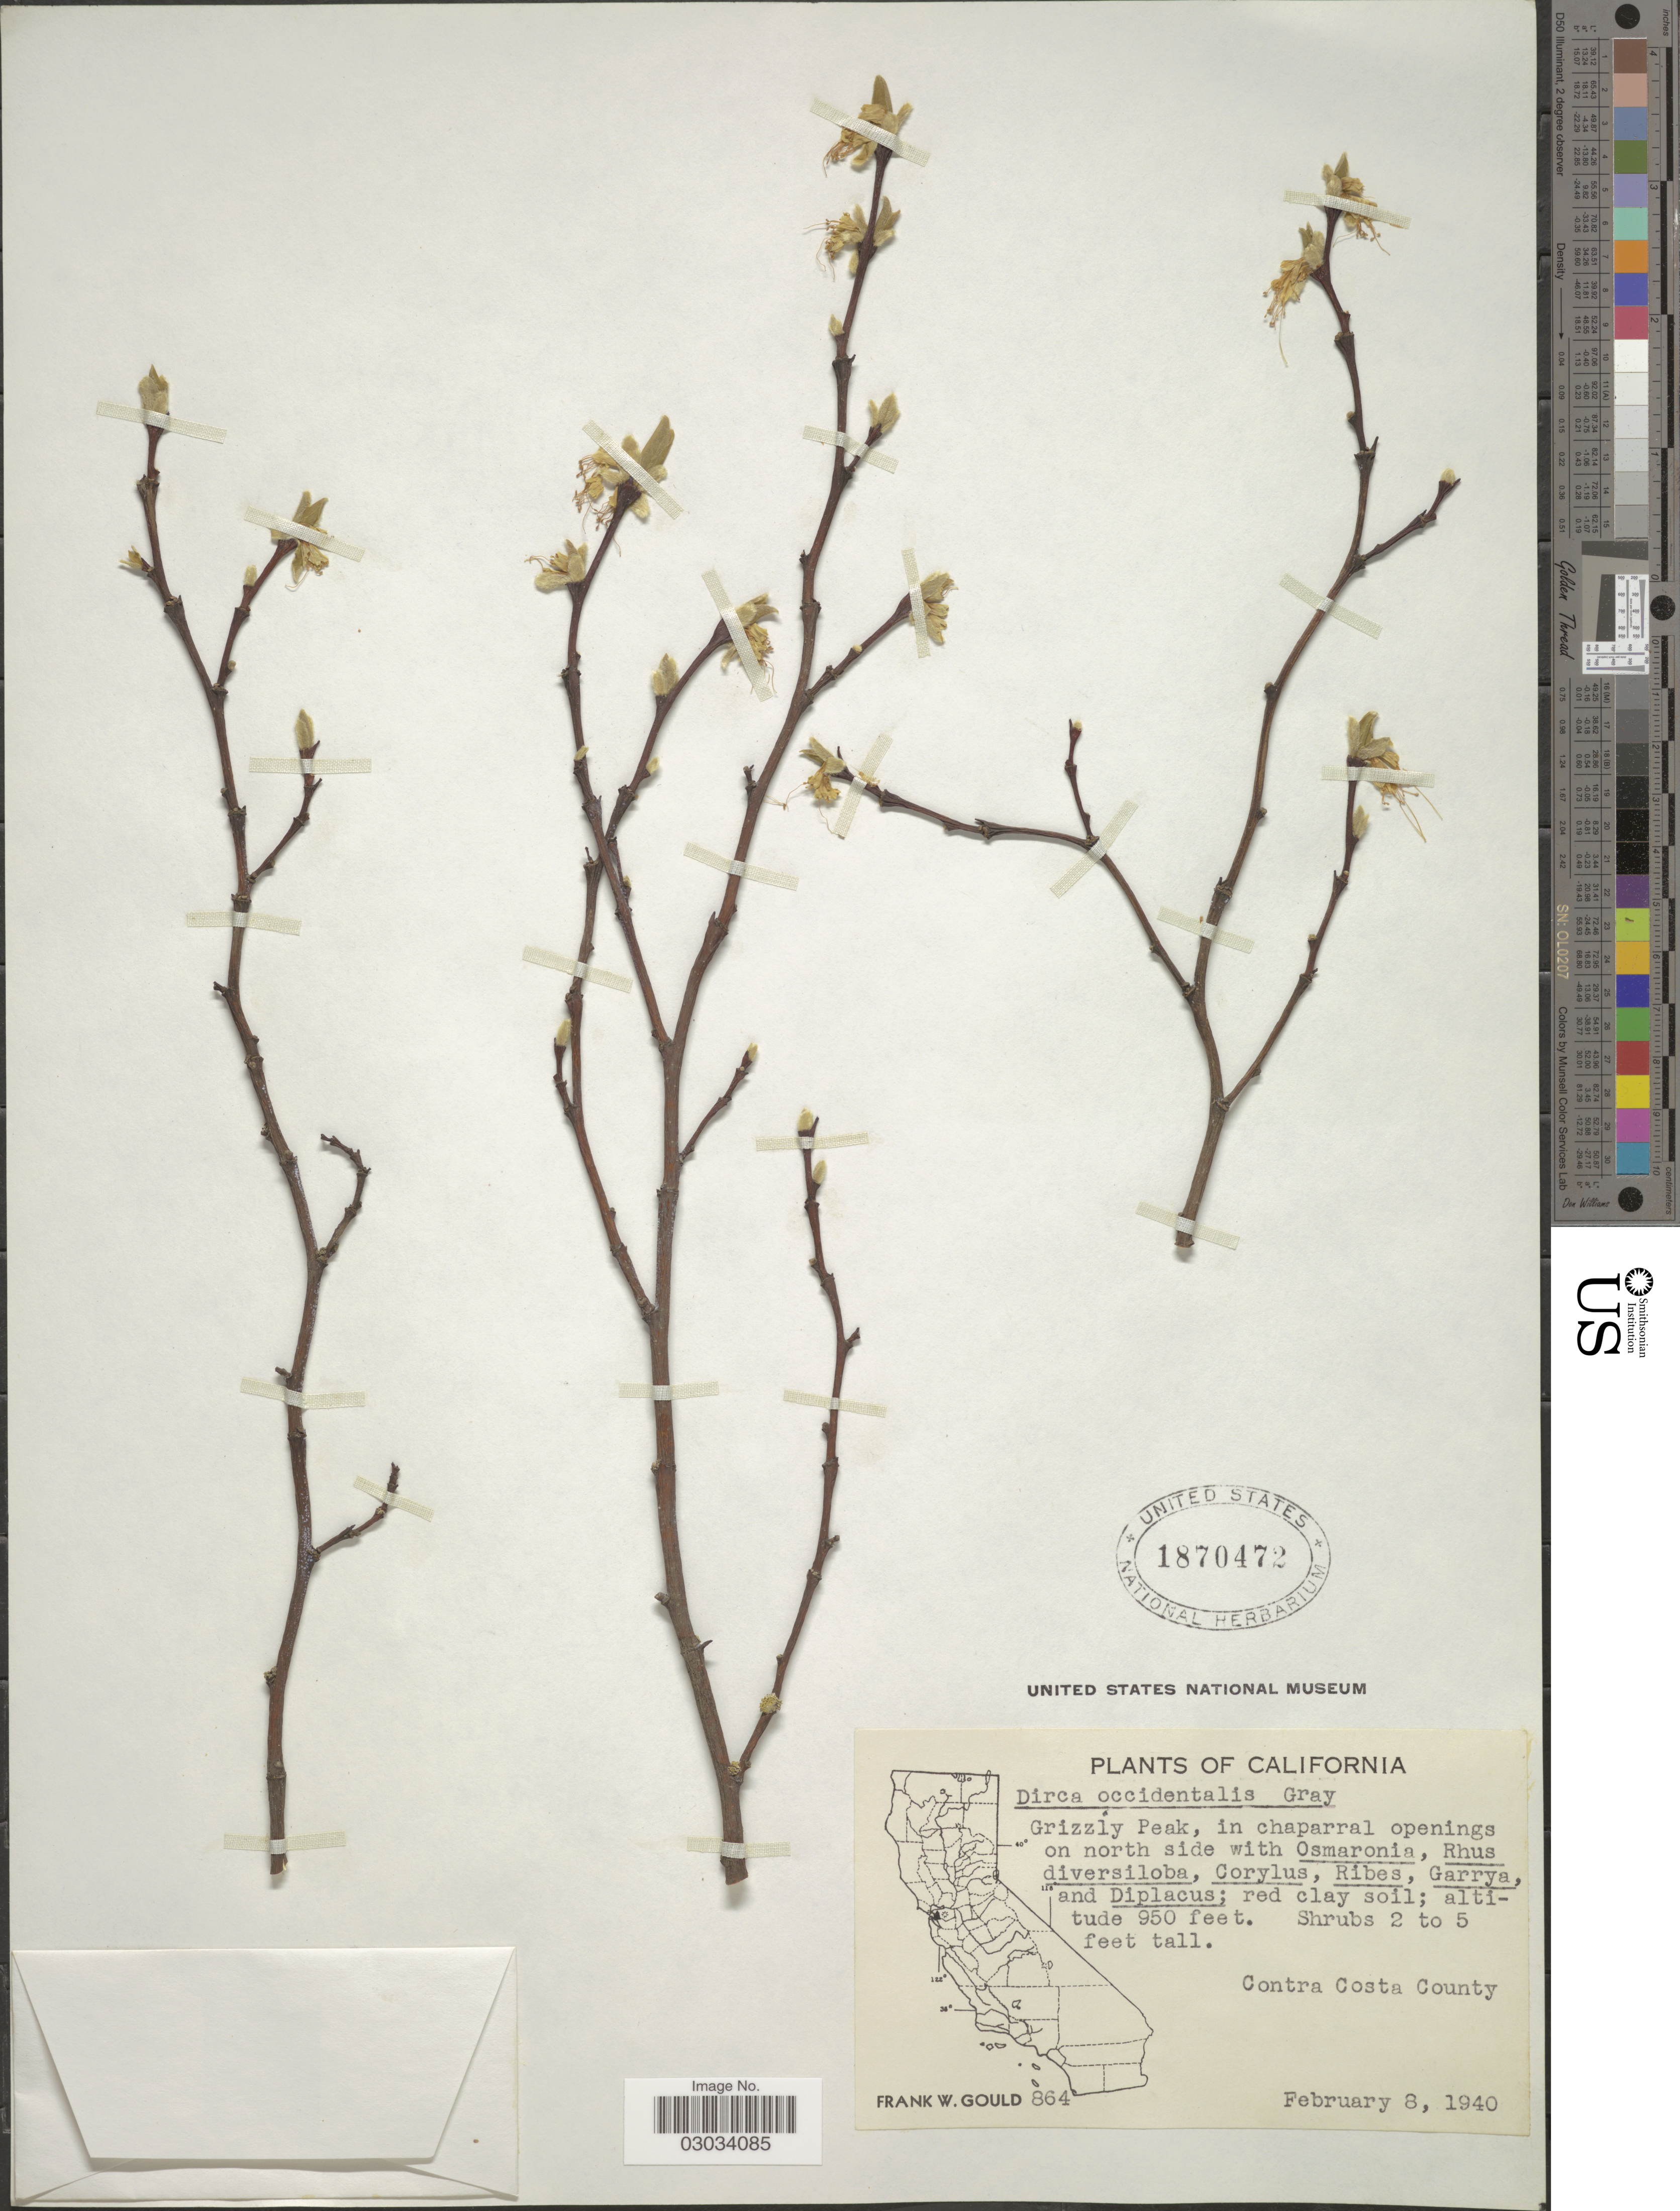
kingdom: Plantae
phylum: Tracheophyta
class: Magnoliopsida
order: Malvales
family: Thymelaeaceae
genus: Dirca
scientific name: Dirca occidentalis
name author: A. Gray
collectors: F. W. Gould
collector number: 864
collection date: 1940-02-08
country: United States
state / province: California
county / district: Contra Costa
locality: Grizzly Peak, in chaparral openings on north side, Contra Costa County.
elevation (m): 290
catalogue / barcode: US 1870472